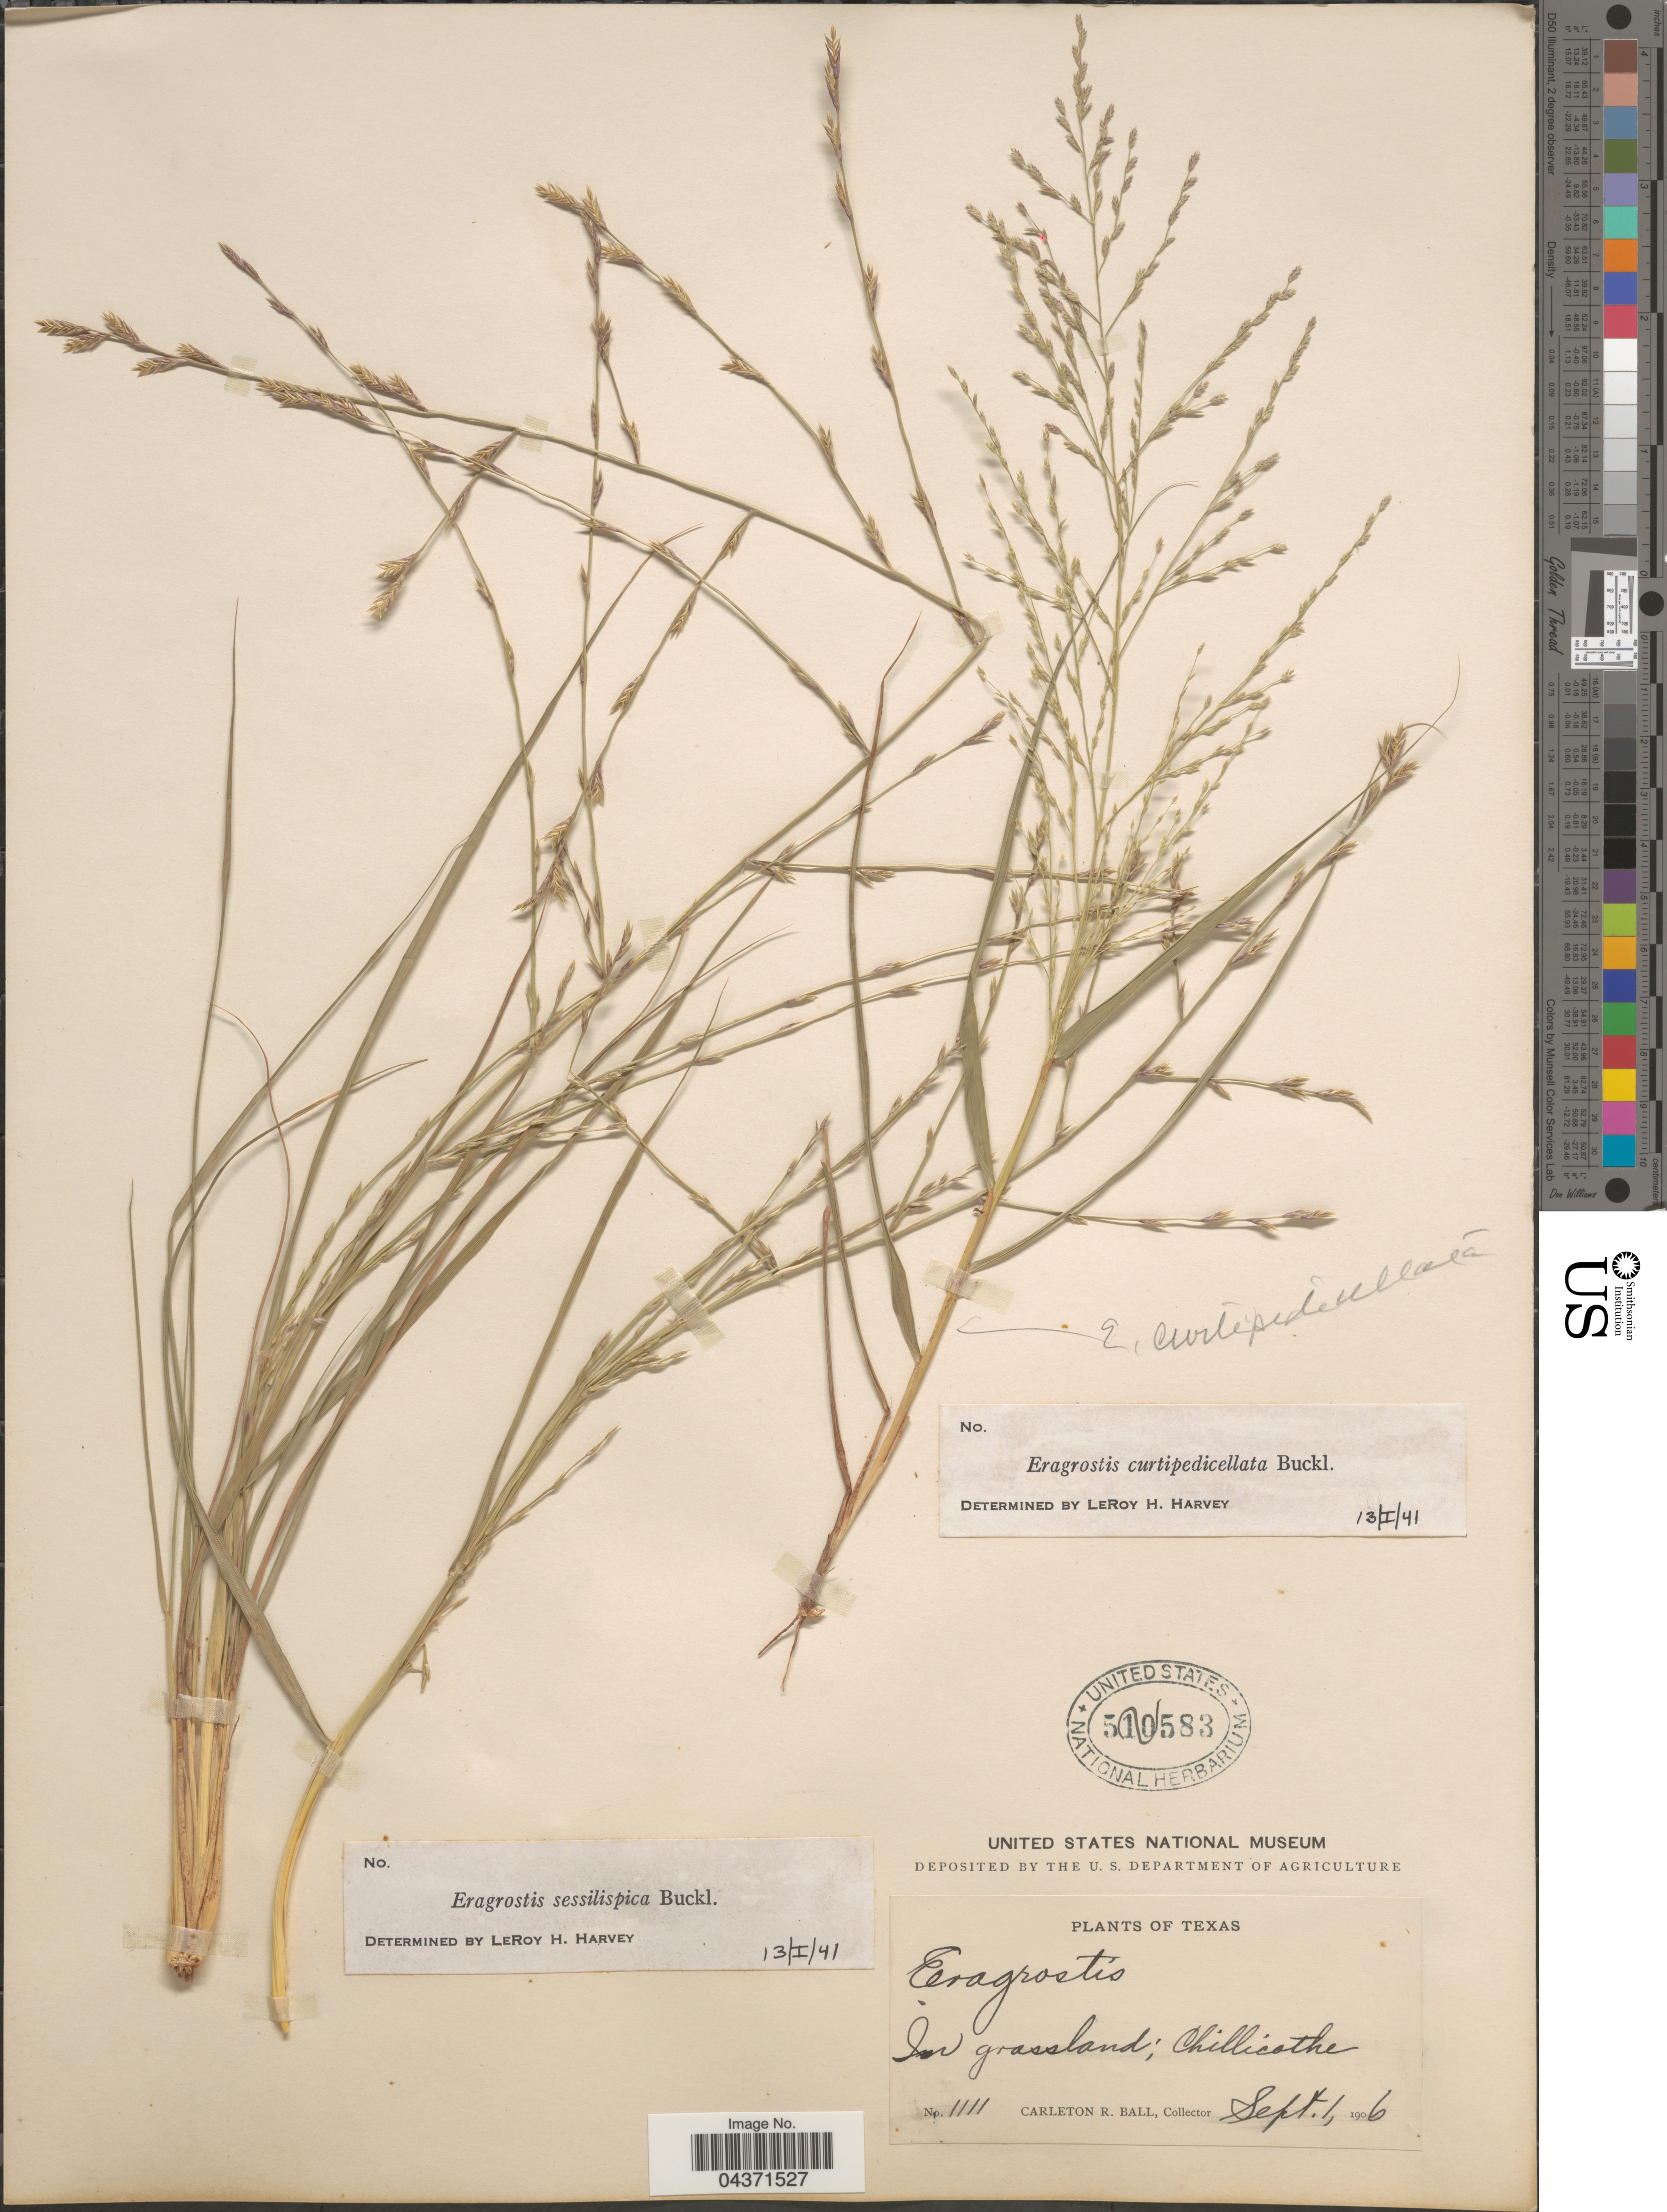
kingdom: Plantae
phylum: Tracheophyta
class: Liliopsida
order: Poales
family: Poaceae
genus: Eragrostis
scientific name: Eragrostis sessilispica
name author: Buckley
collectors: C. R. Ball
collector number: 1111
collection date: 1906-09-01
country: United States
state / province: Texas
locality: Chillicothe.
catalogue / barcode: US 501583